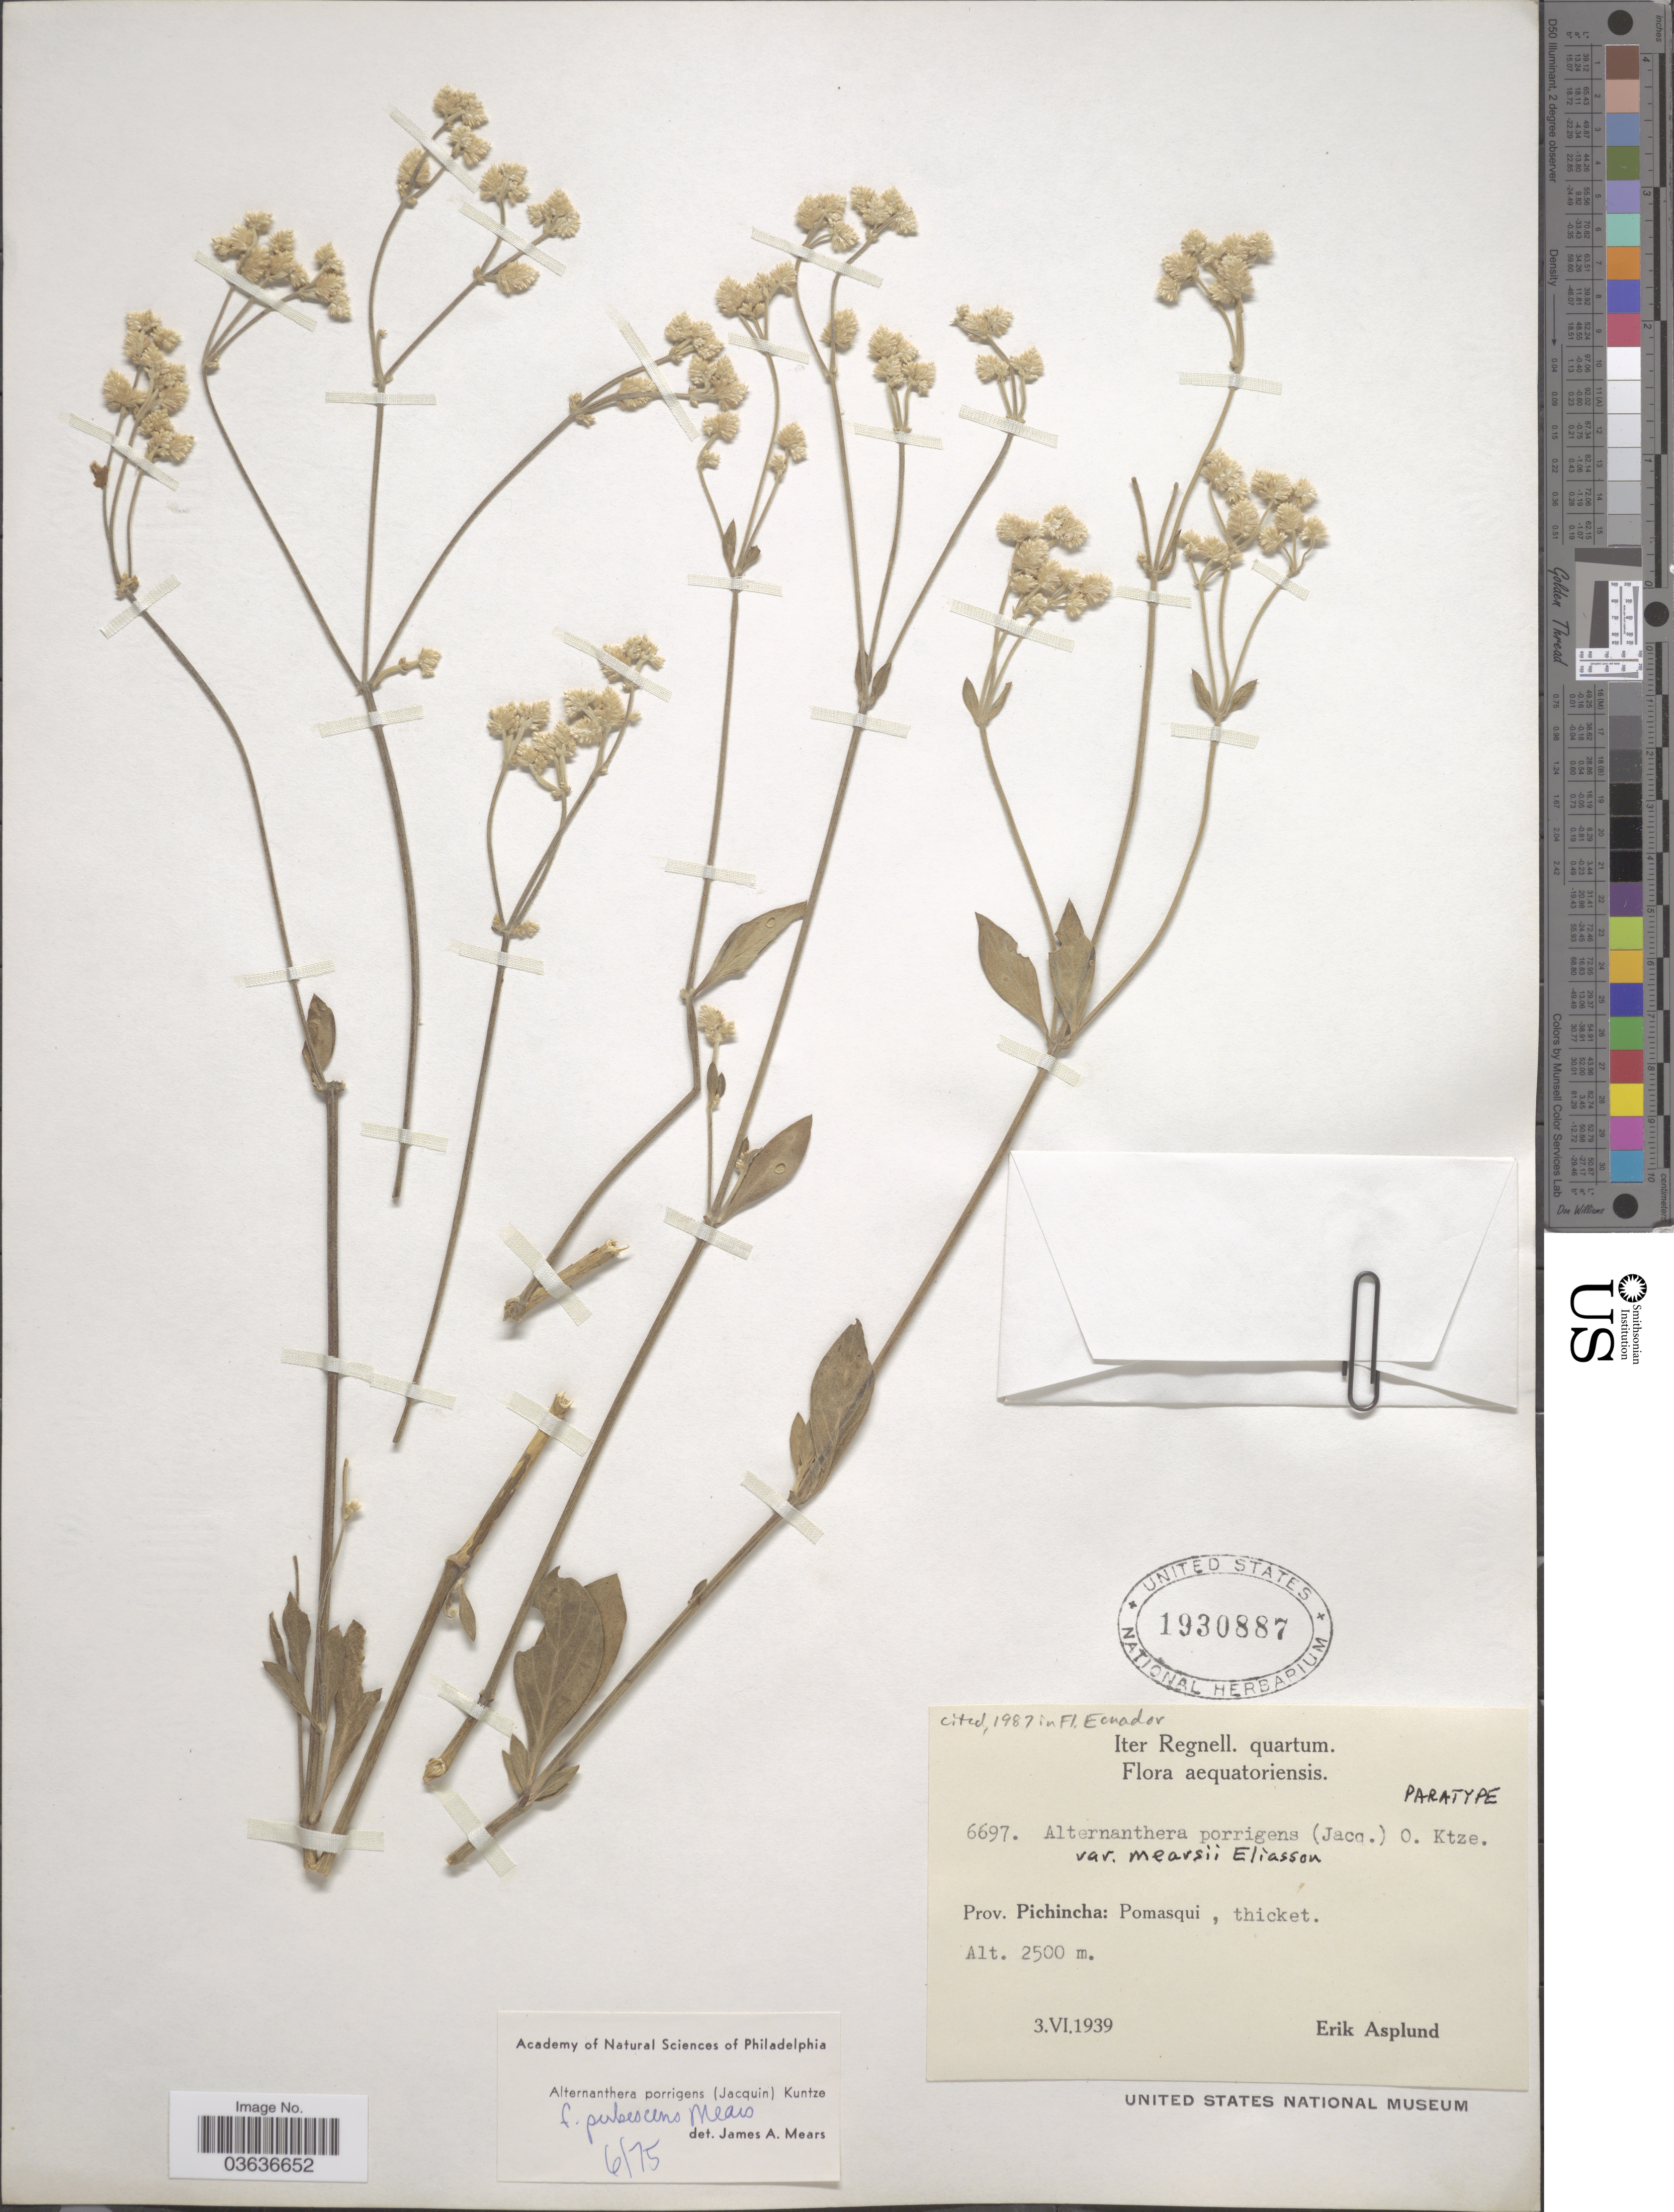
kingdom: Plantae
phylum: Tracheophyta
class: Magnoliopsida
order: Caryophyllales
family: Amaranthaceae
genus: Alternanthera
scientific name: Alternanthera porrigens var. mearsii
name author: Eliasson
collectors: E. Asplund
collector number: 6697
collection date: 1939-06-03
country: Ecuador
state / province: Pichincha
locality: Pomasqui.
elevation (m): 2500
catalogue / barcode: US 1930887